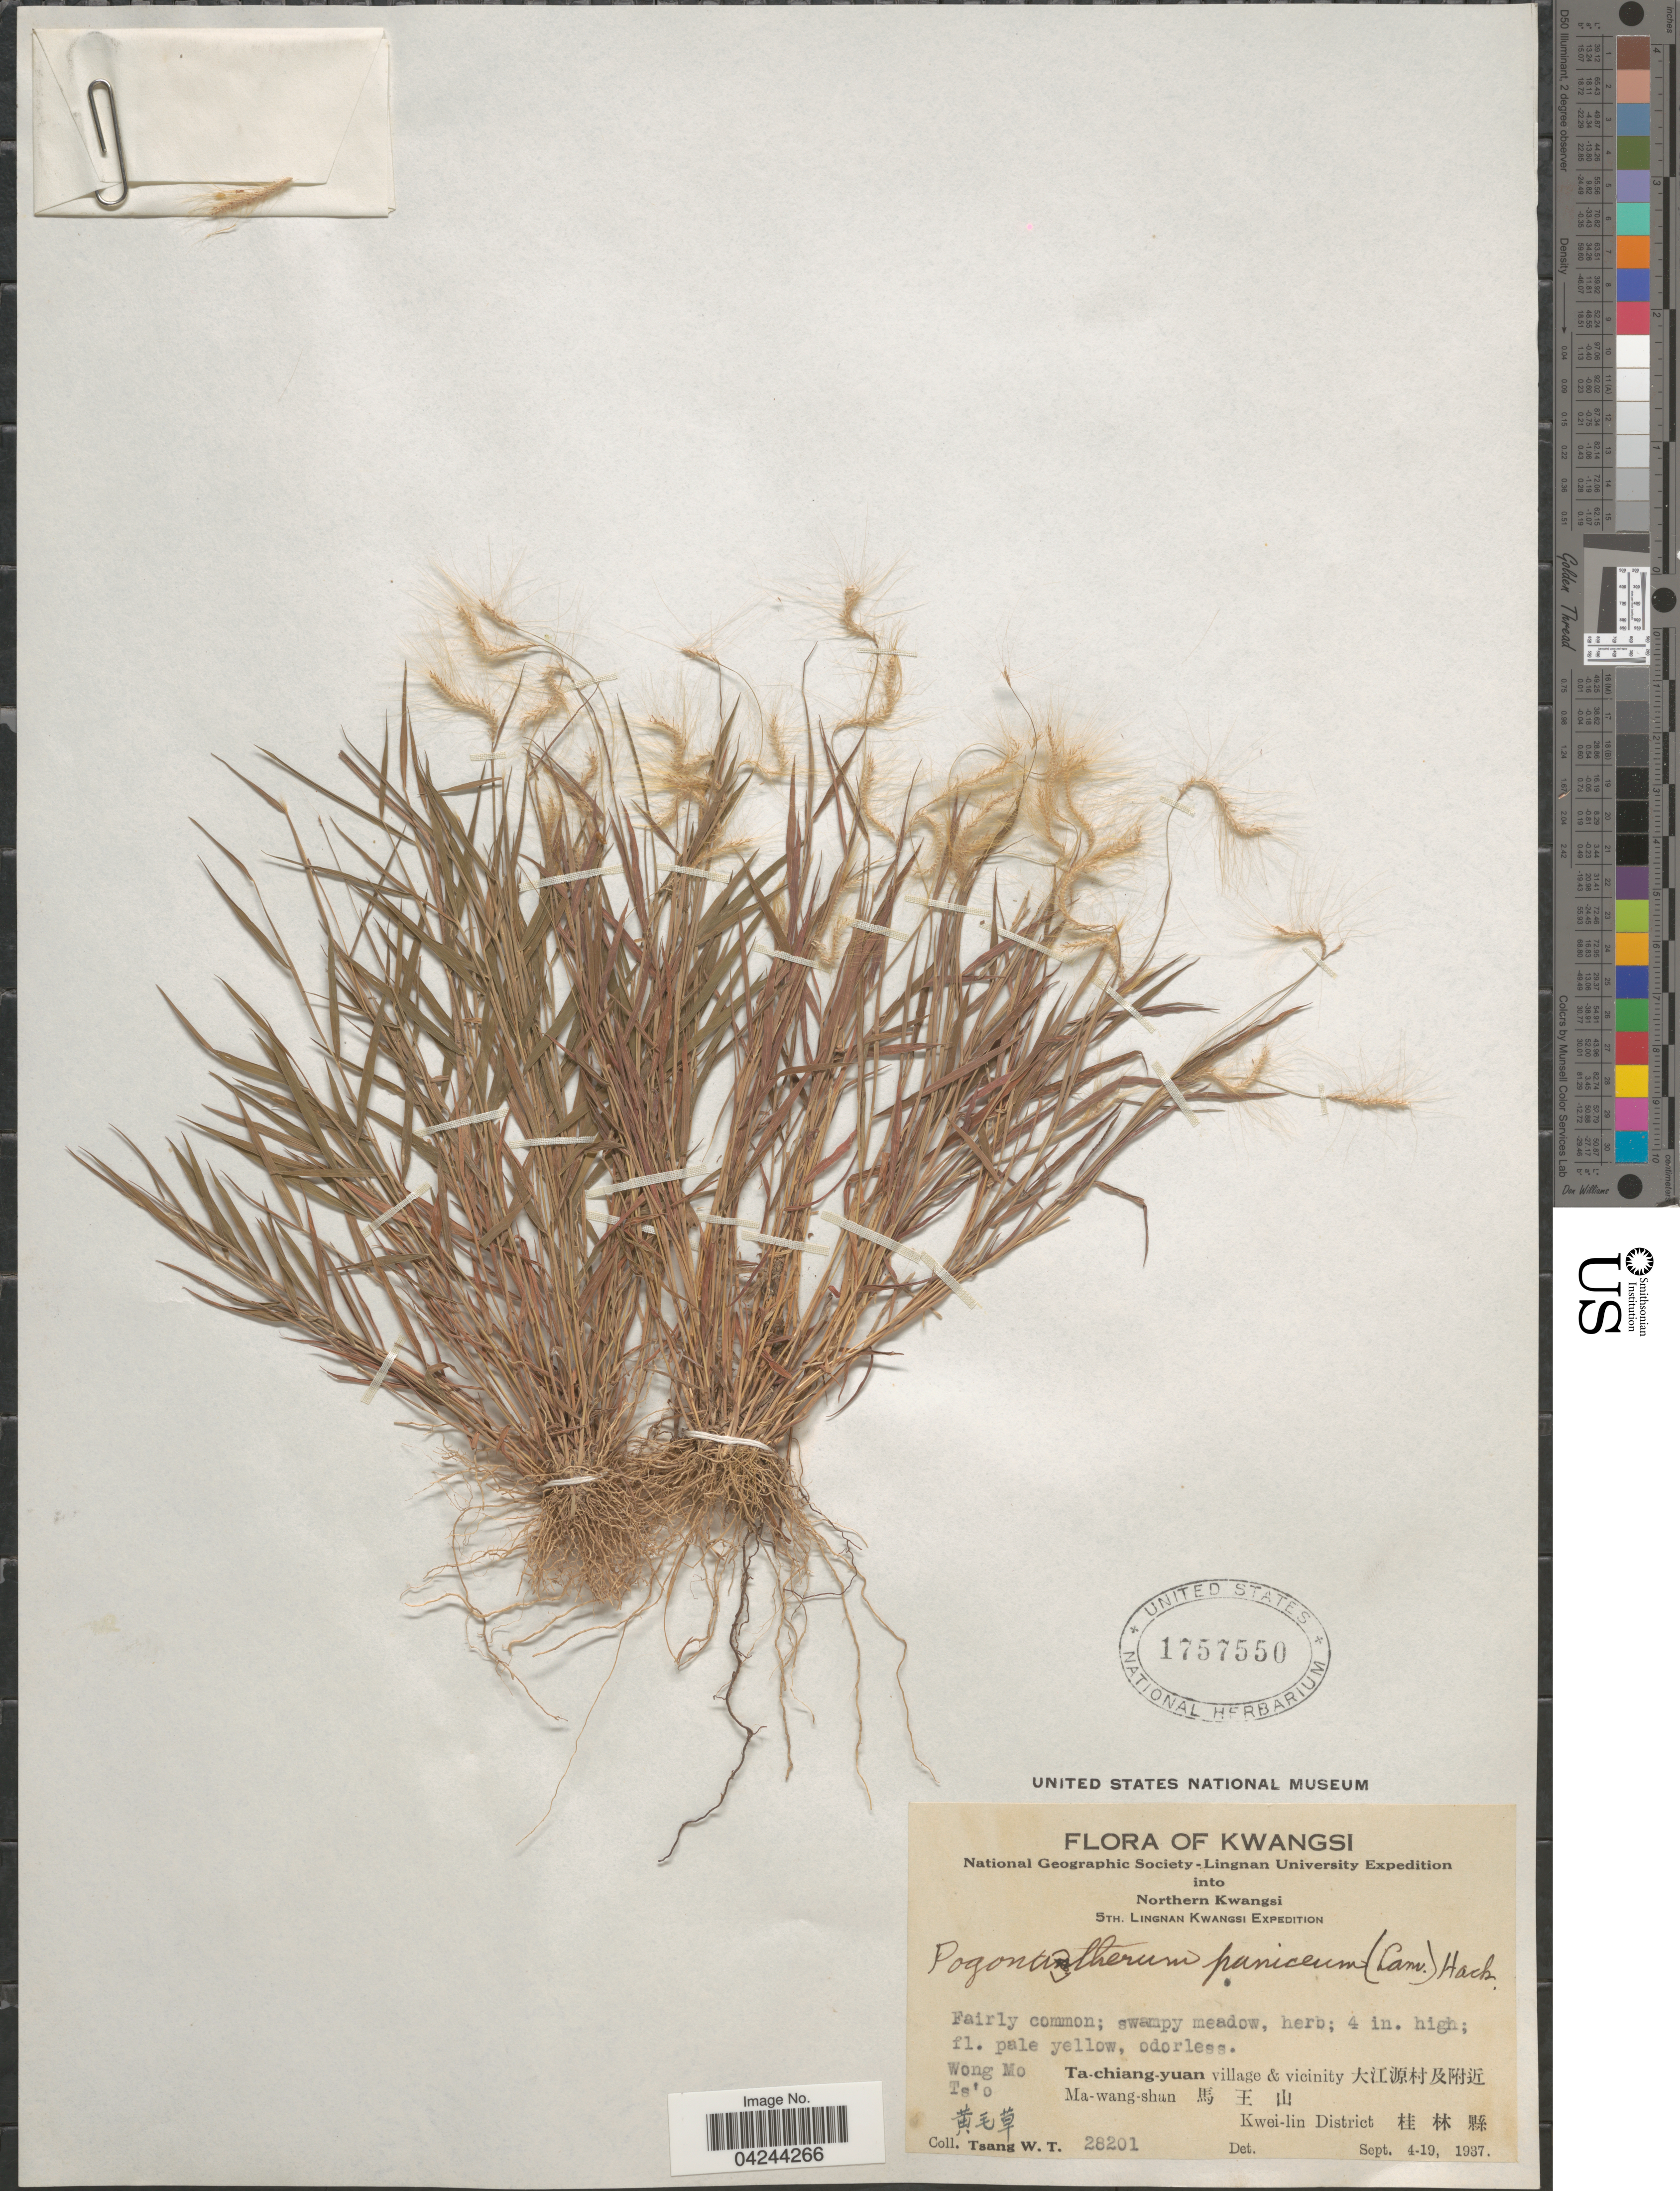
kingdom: Plantae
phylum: Tracheophyta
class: Liliopsida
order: Poales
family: Poaceae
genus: Pogonatherum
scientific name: Pogonatherum crinitum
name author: (Thunb.) Kunth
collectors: W. T. Tsang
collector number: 28201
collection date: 1937-09-04/1937-09-19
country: China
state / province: Guangxi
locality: Kwangsi. National Geographic Society-Lingnan University E[Foreign script]pedition into Northern Kwangsi. 5th. Lingnan Kwangsi E[Foreign script]pedition. Wong Mo Ts'o [Foreign script]. Ta-chiang-yuan village & vicinity [Foreign script] Ma-wang-shan [Foreign script]. Kwei-lin District [Foreign script].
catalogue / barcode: US 1757550